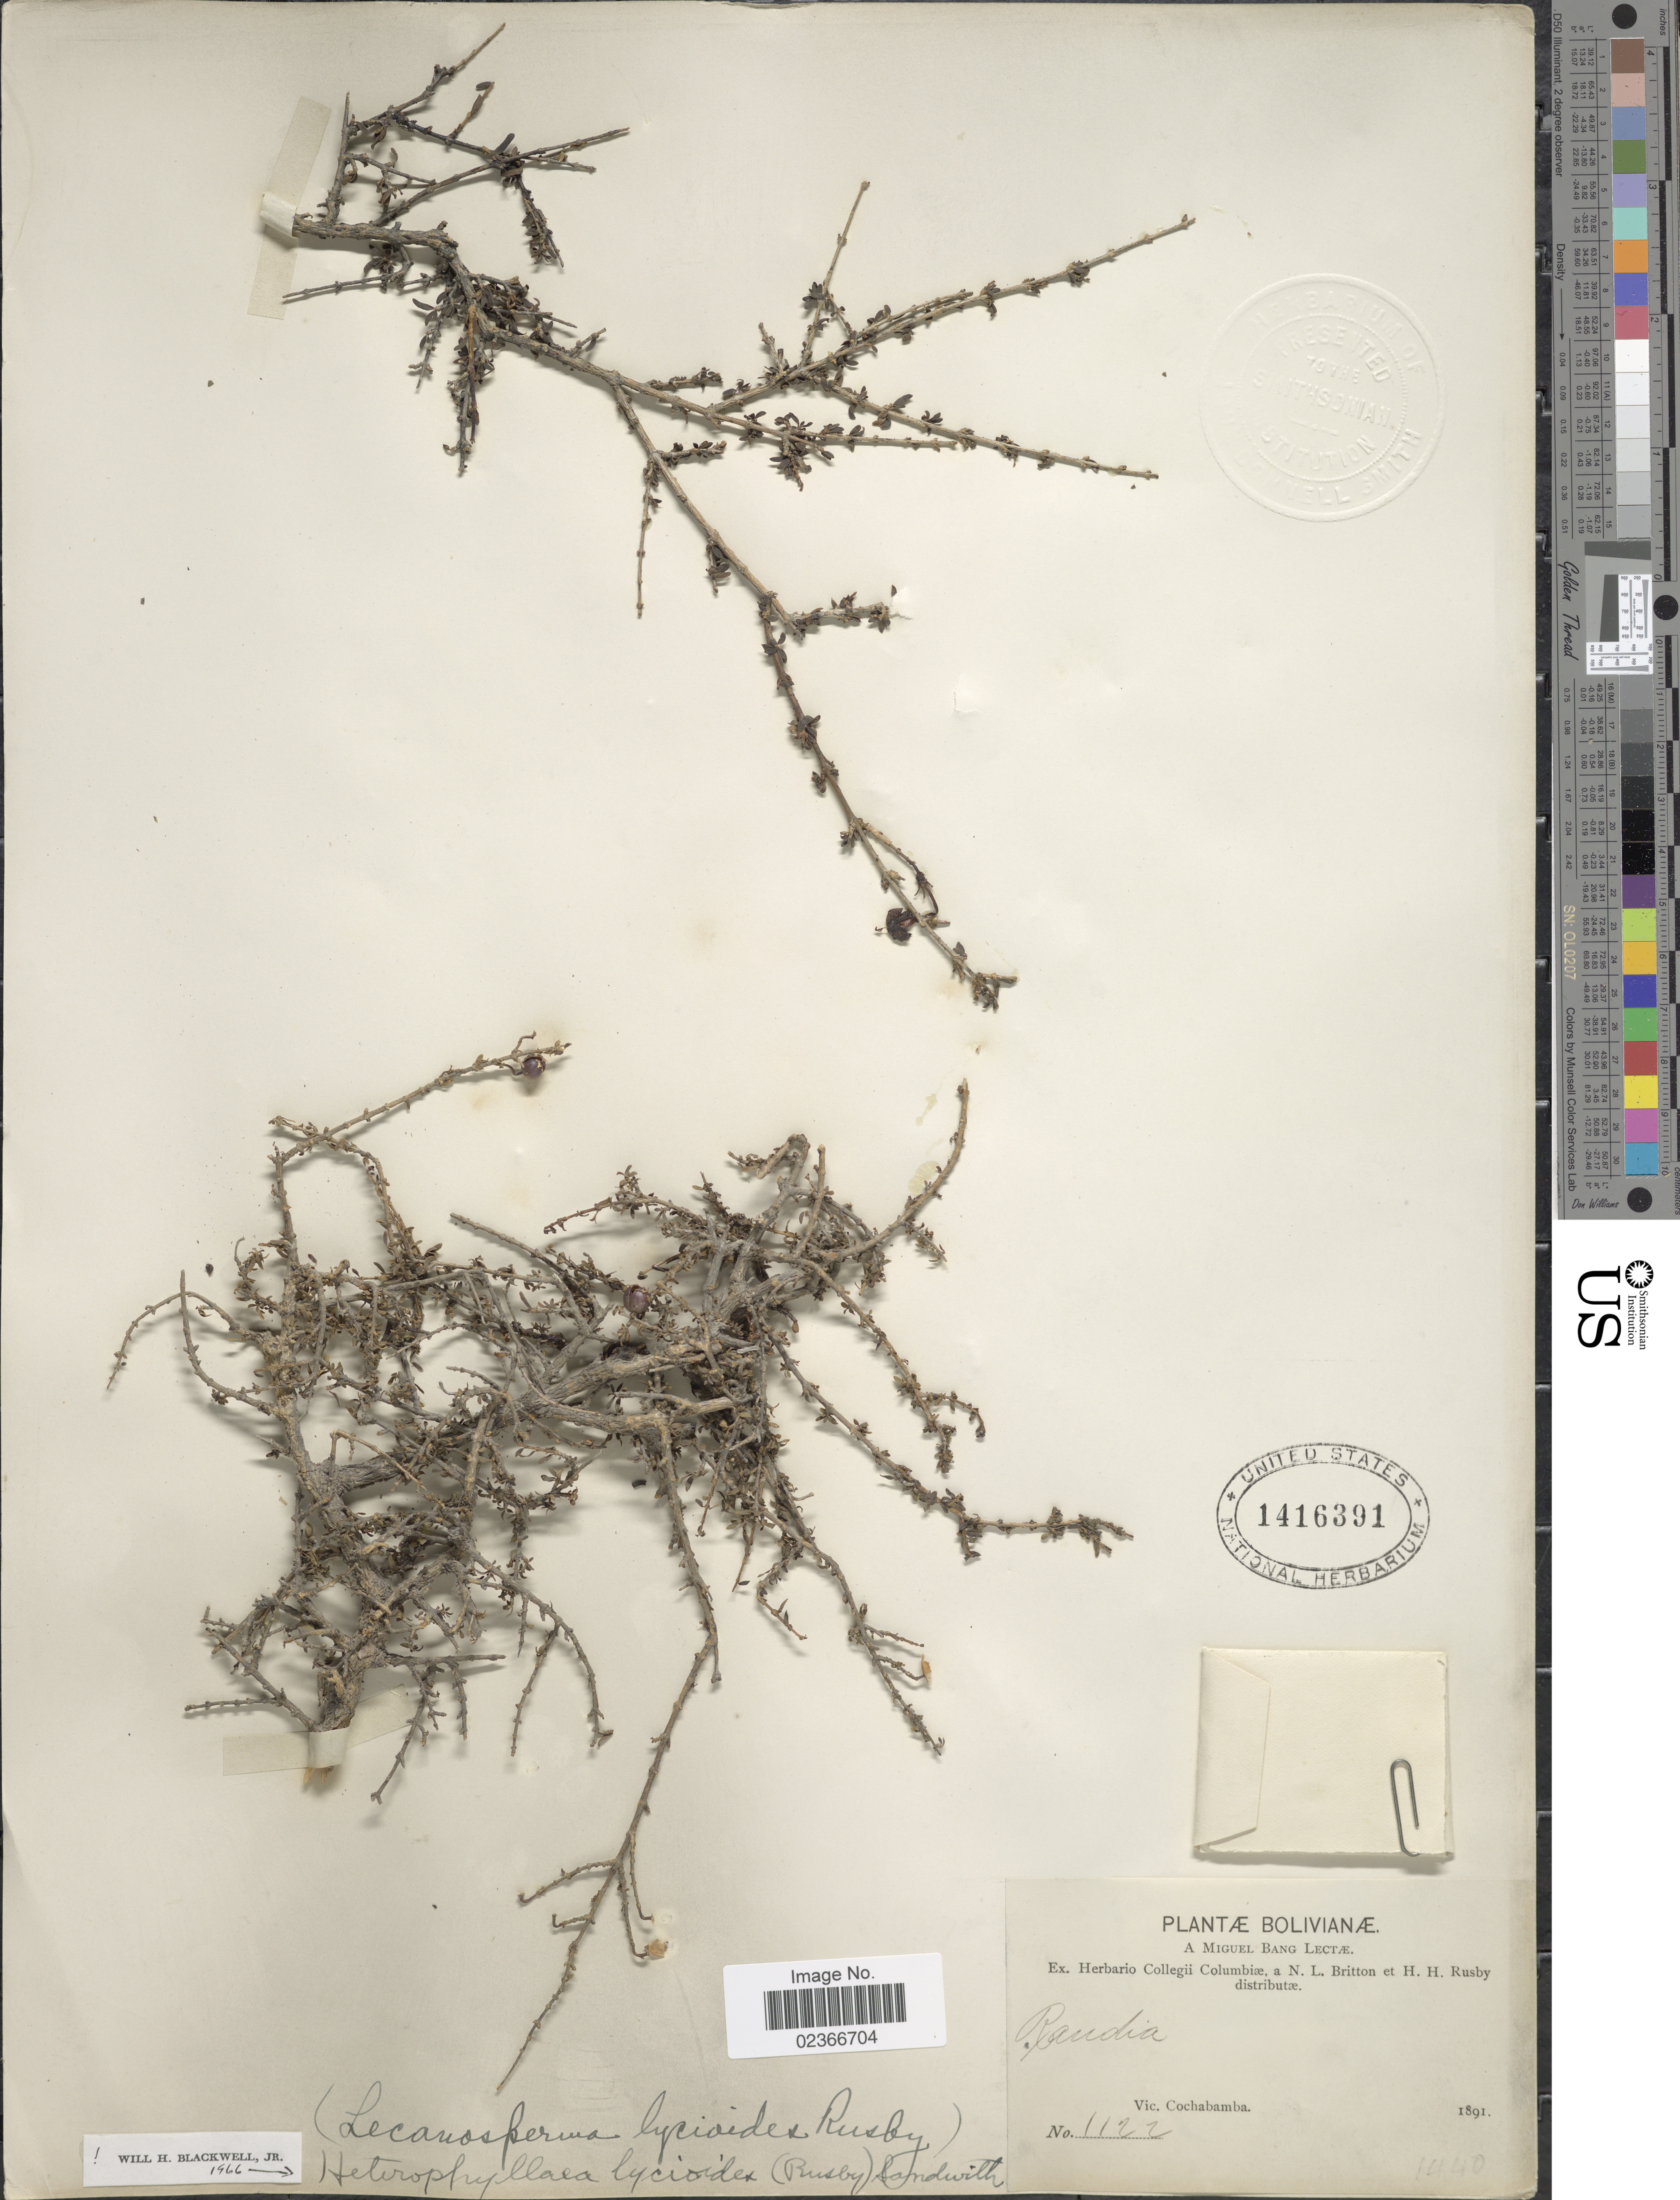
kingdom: Plantae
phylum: Tracheophyta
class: Magnoliopsida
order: Gentianales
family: Rubiaceae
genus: Heterophyllaea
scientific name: Heterophyllaea lycioides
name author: (Rusby) Sandwith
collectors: M. Bang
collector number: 1122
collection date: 1891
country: Bolivia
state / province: Cochabamba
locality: Vic. Cochabamba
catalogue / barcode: US 1416391